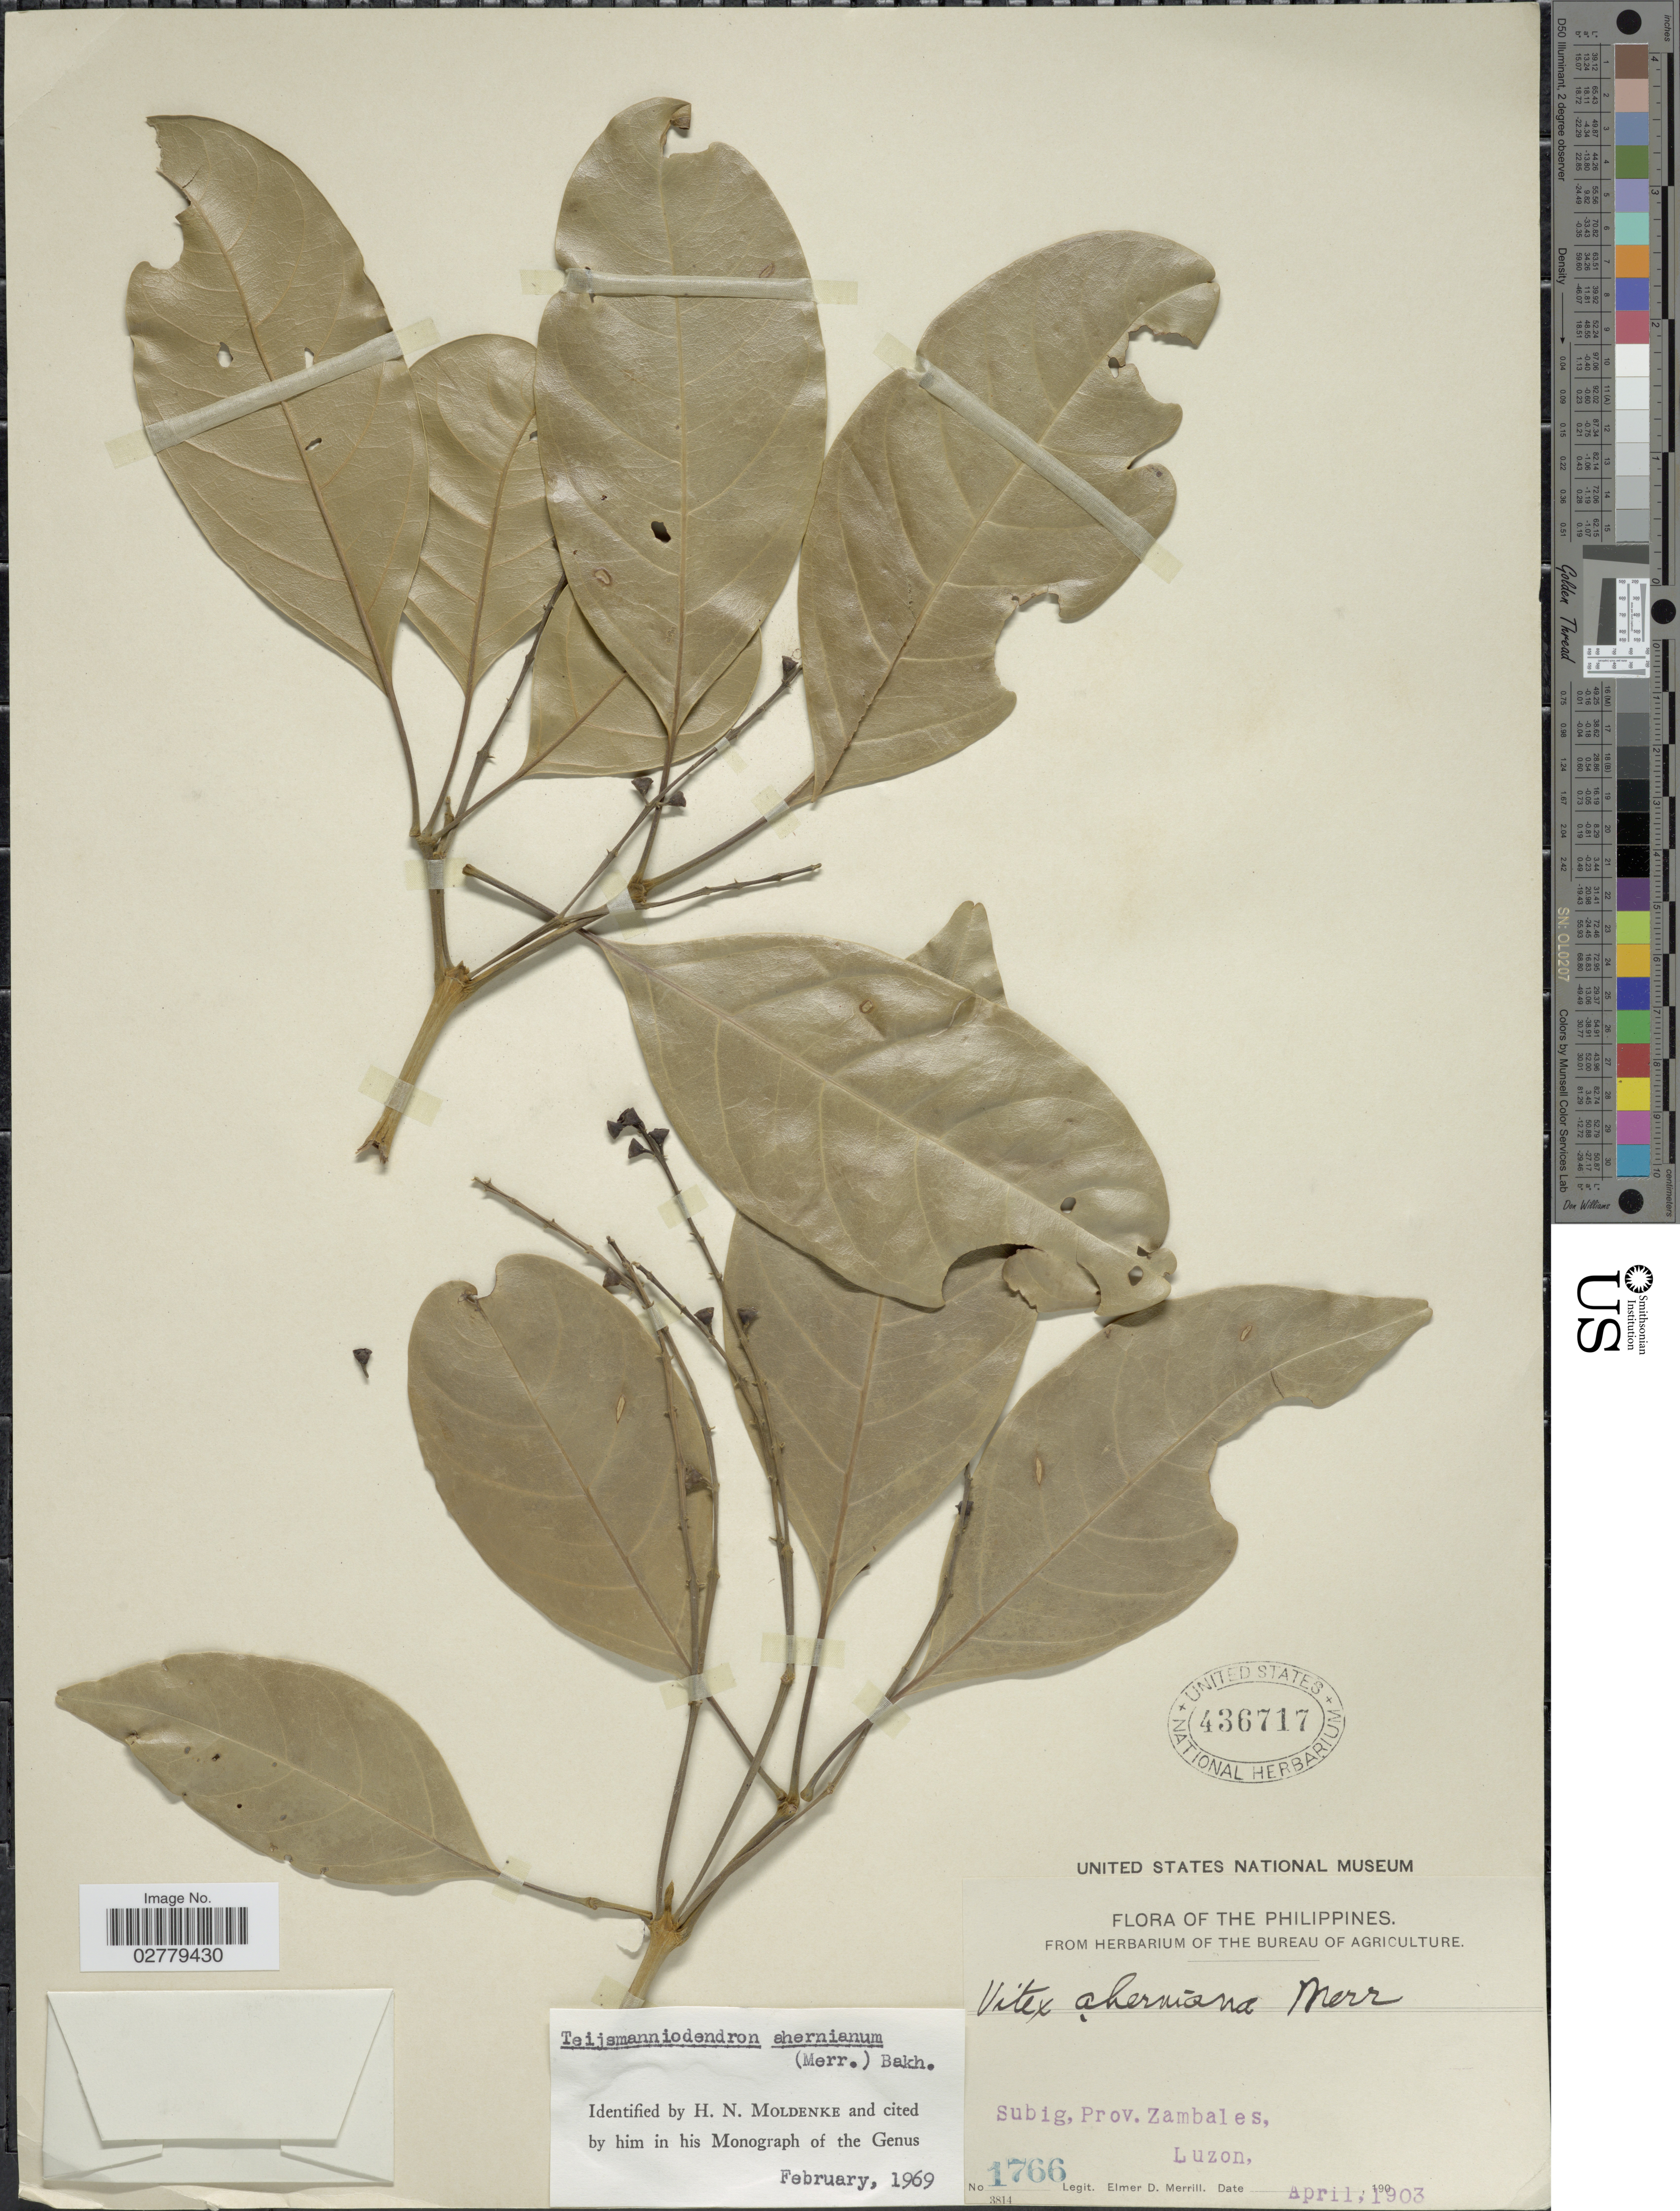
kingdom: Plantae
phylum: Tracheophyta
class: Magnoliopsida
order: Lamiales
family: Lamiaceae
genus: Teijsmanniodendron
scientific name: Teijsmanniodendron ahernianum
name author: (Merr.) Bakh.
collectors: E. D. Merrill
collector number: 1766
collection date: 1903-04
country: Philippines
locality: Subig, Prov. Zambales, Luzon.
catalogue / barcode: US 436717